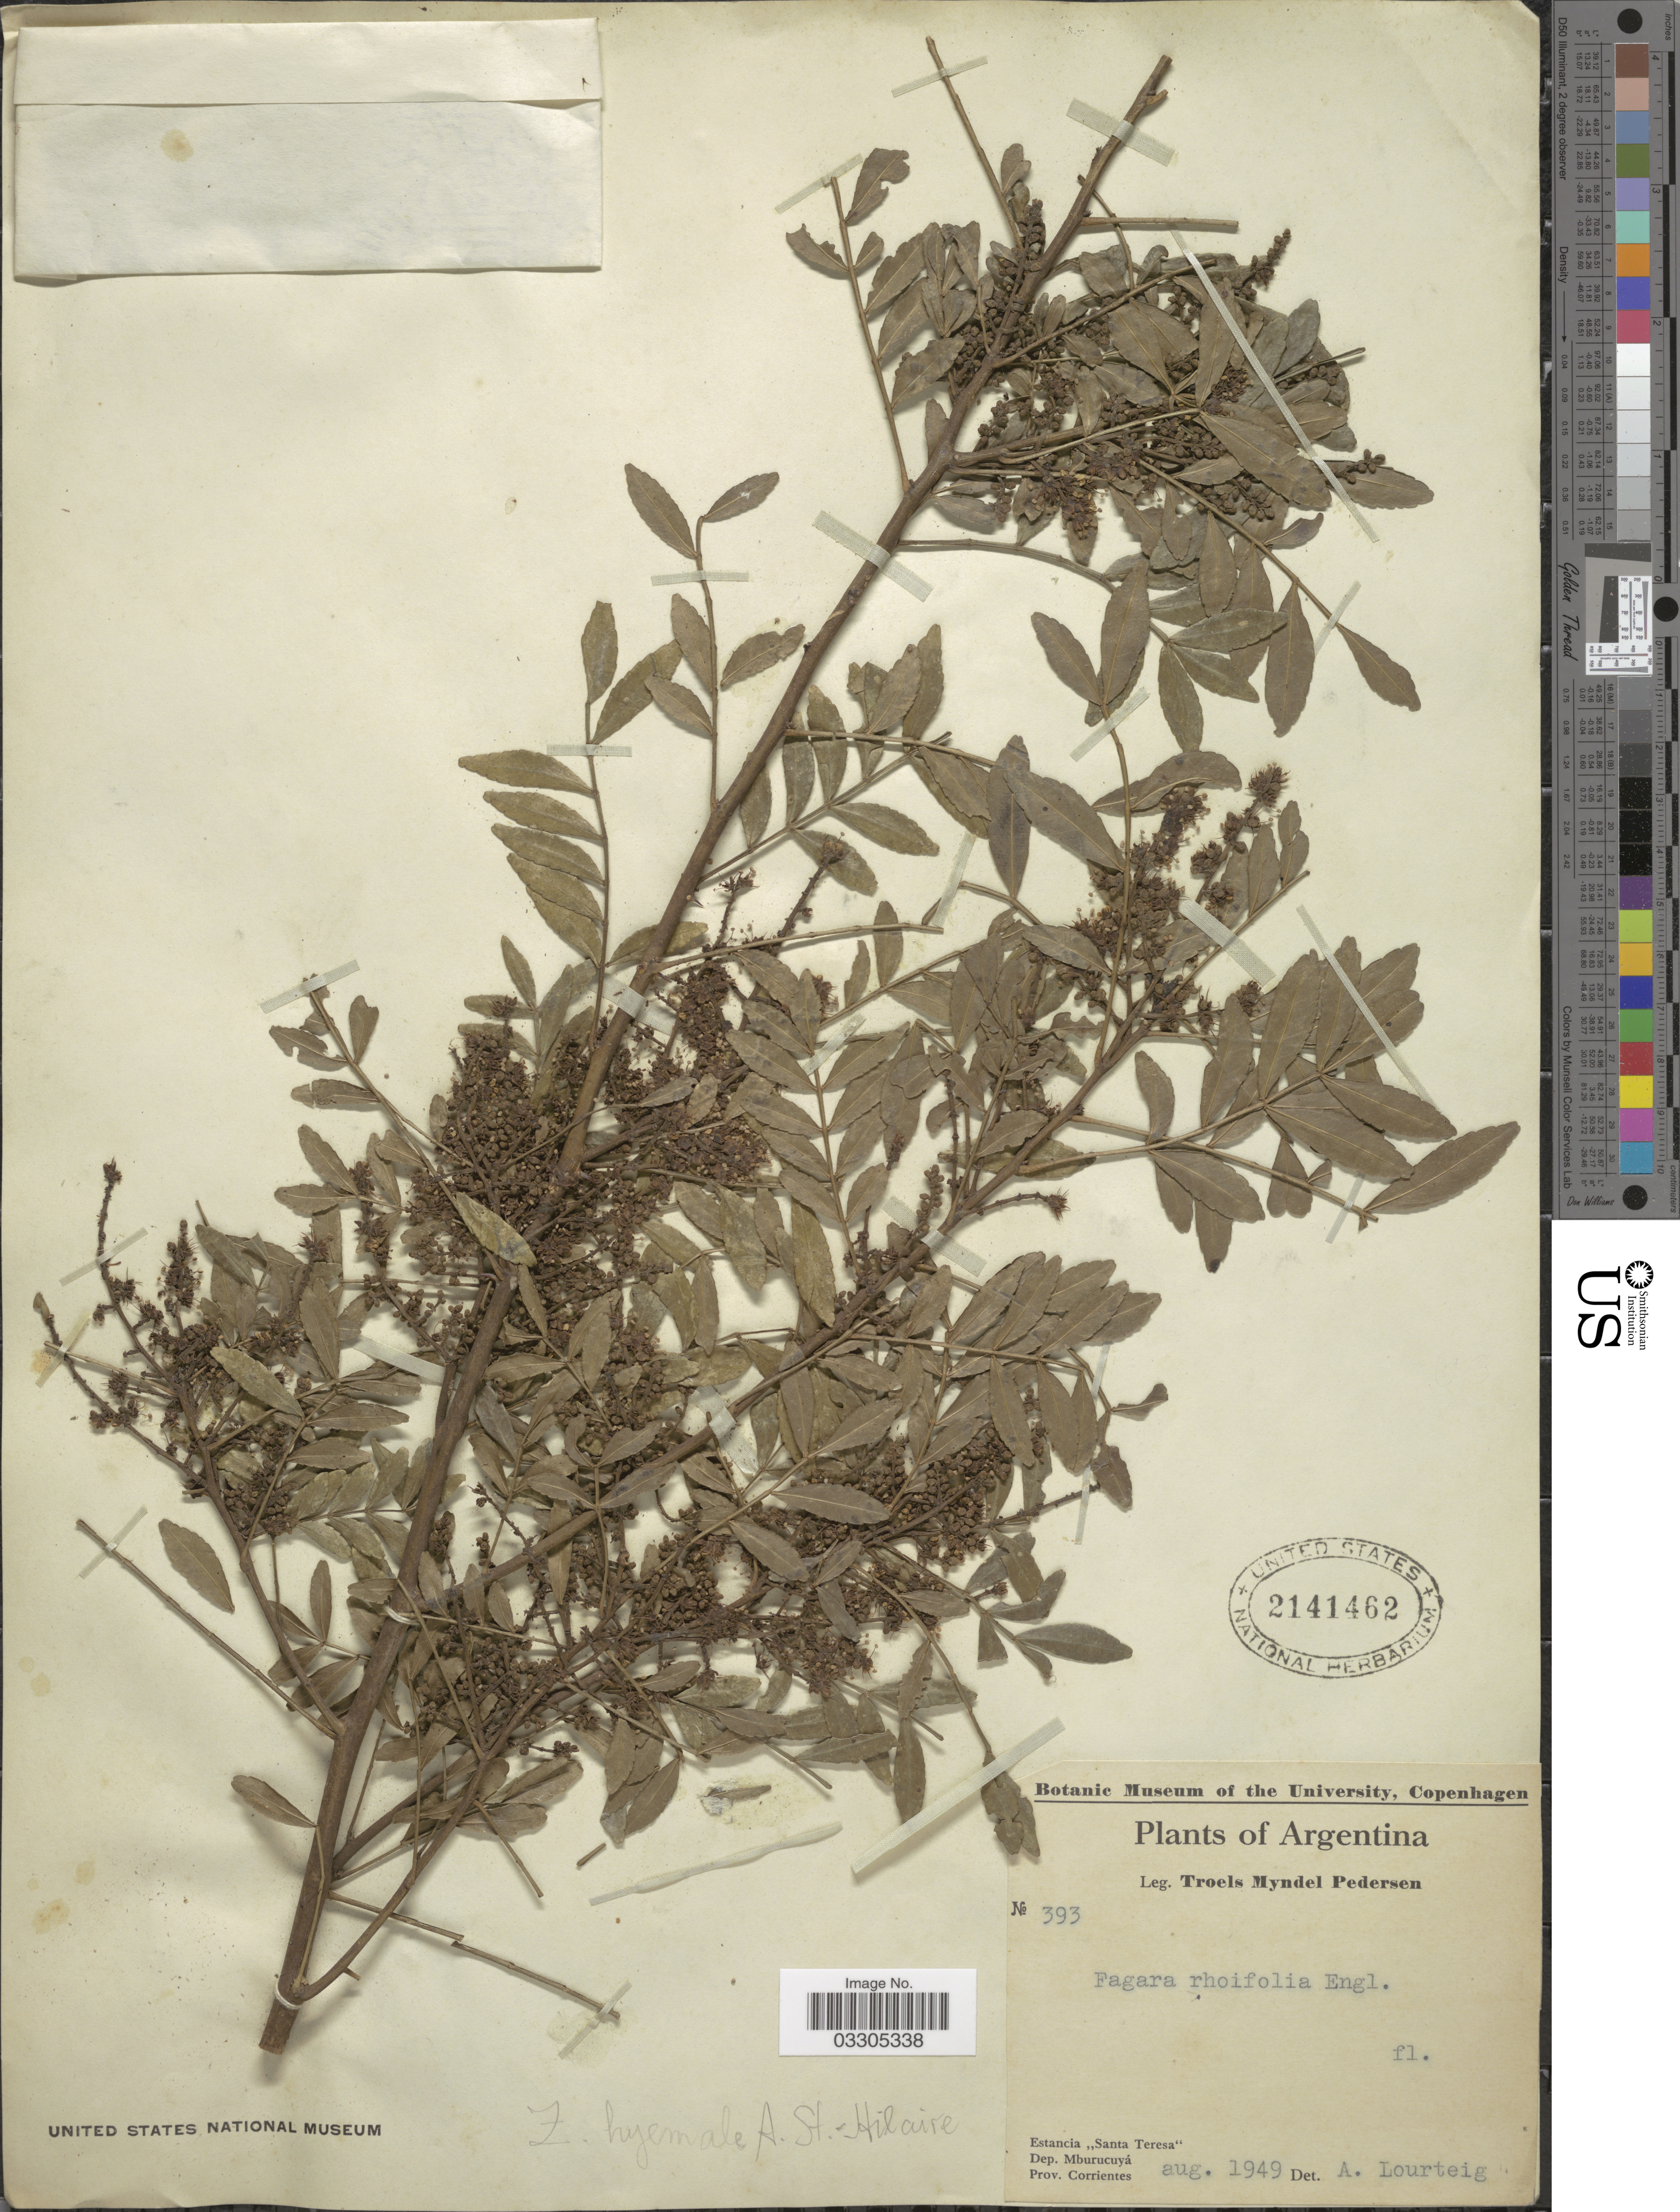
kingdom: Plantae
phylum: Tracheophyta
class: Magnoliopsida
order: Sapindales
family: Rutaceae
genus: Zanthoxylum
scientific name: Zanthoxylum hiemalis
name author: A. St.-Hil.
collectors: T. Pederson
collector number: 393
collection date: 1949-08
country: Argentina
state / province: Corrientes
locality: Estancia "Santa Teresa". Dep. Mburucuyá.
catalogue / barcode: US 2141462